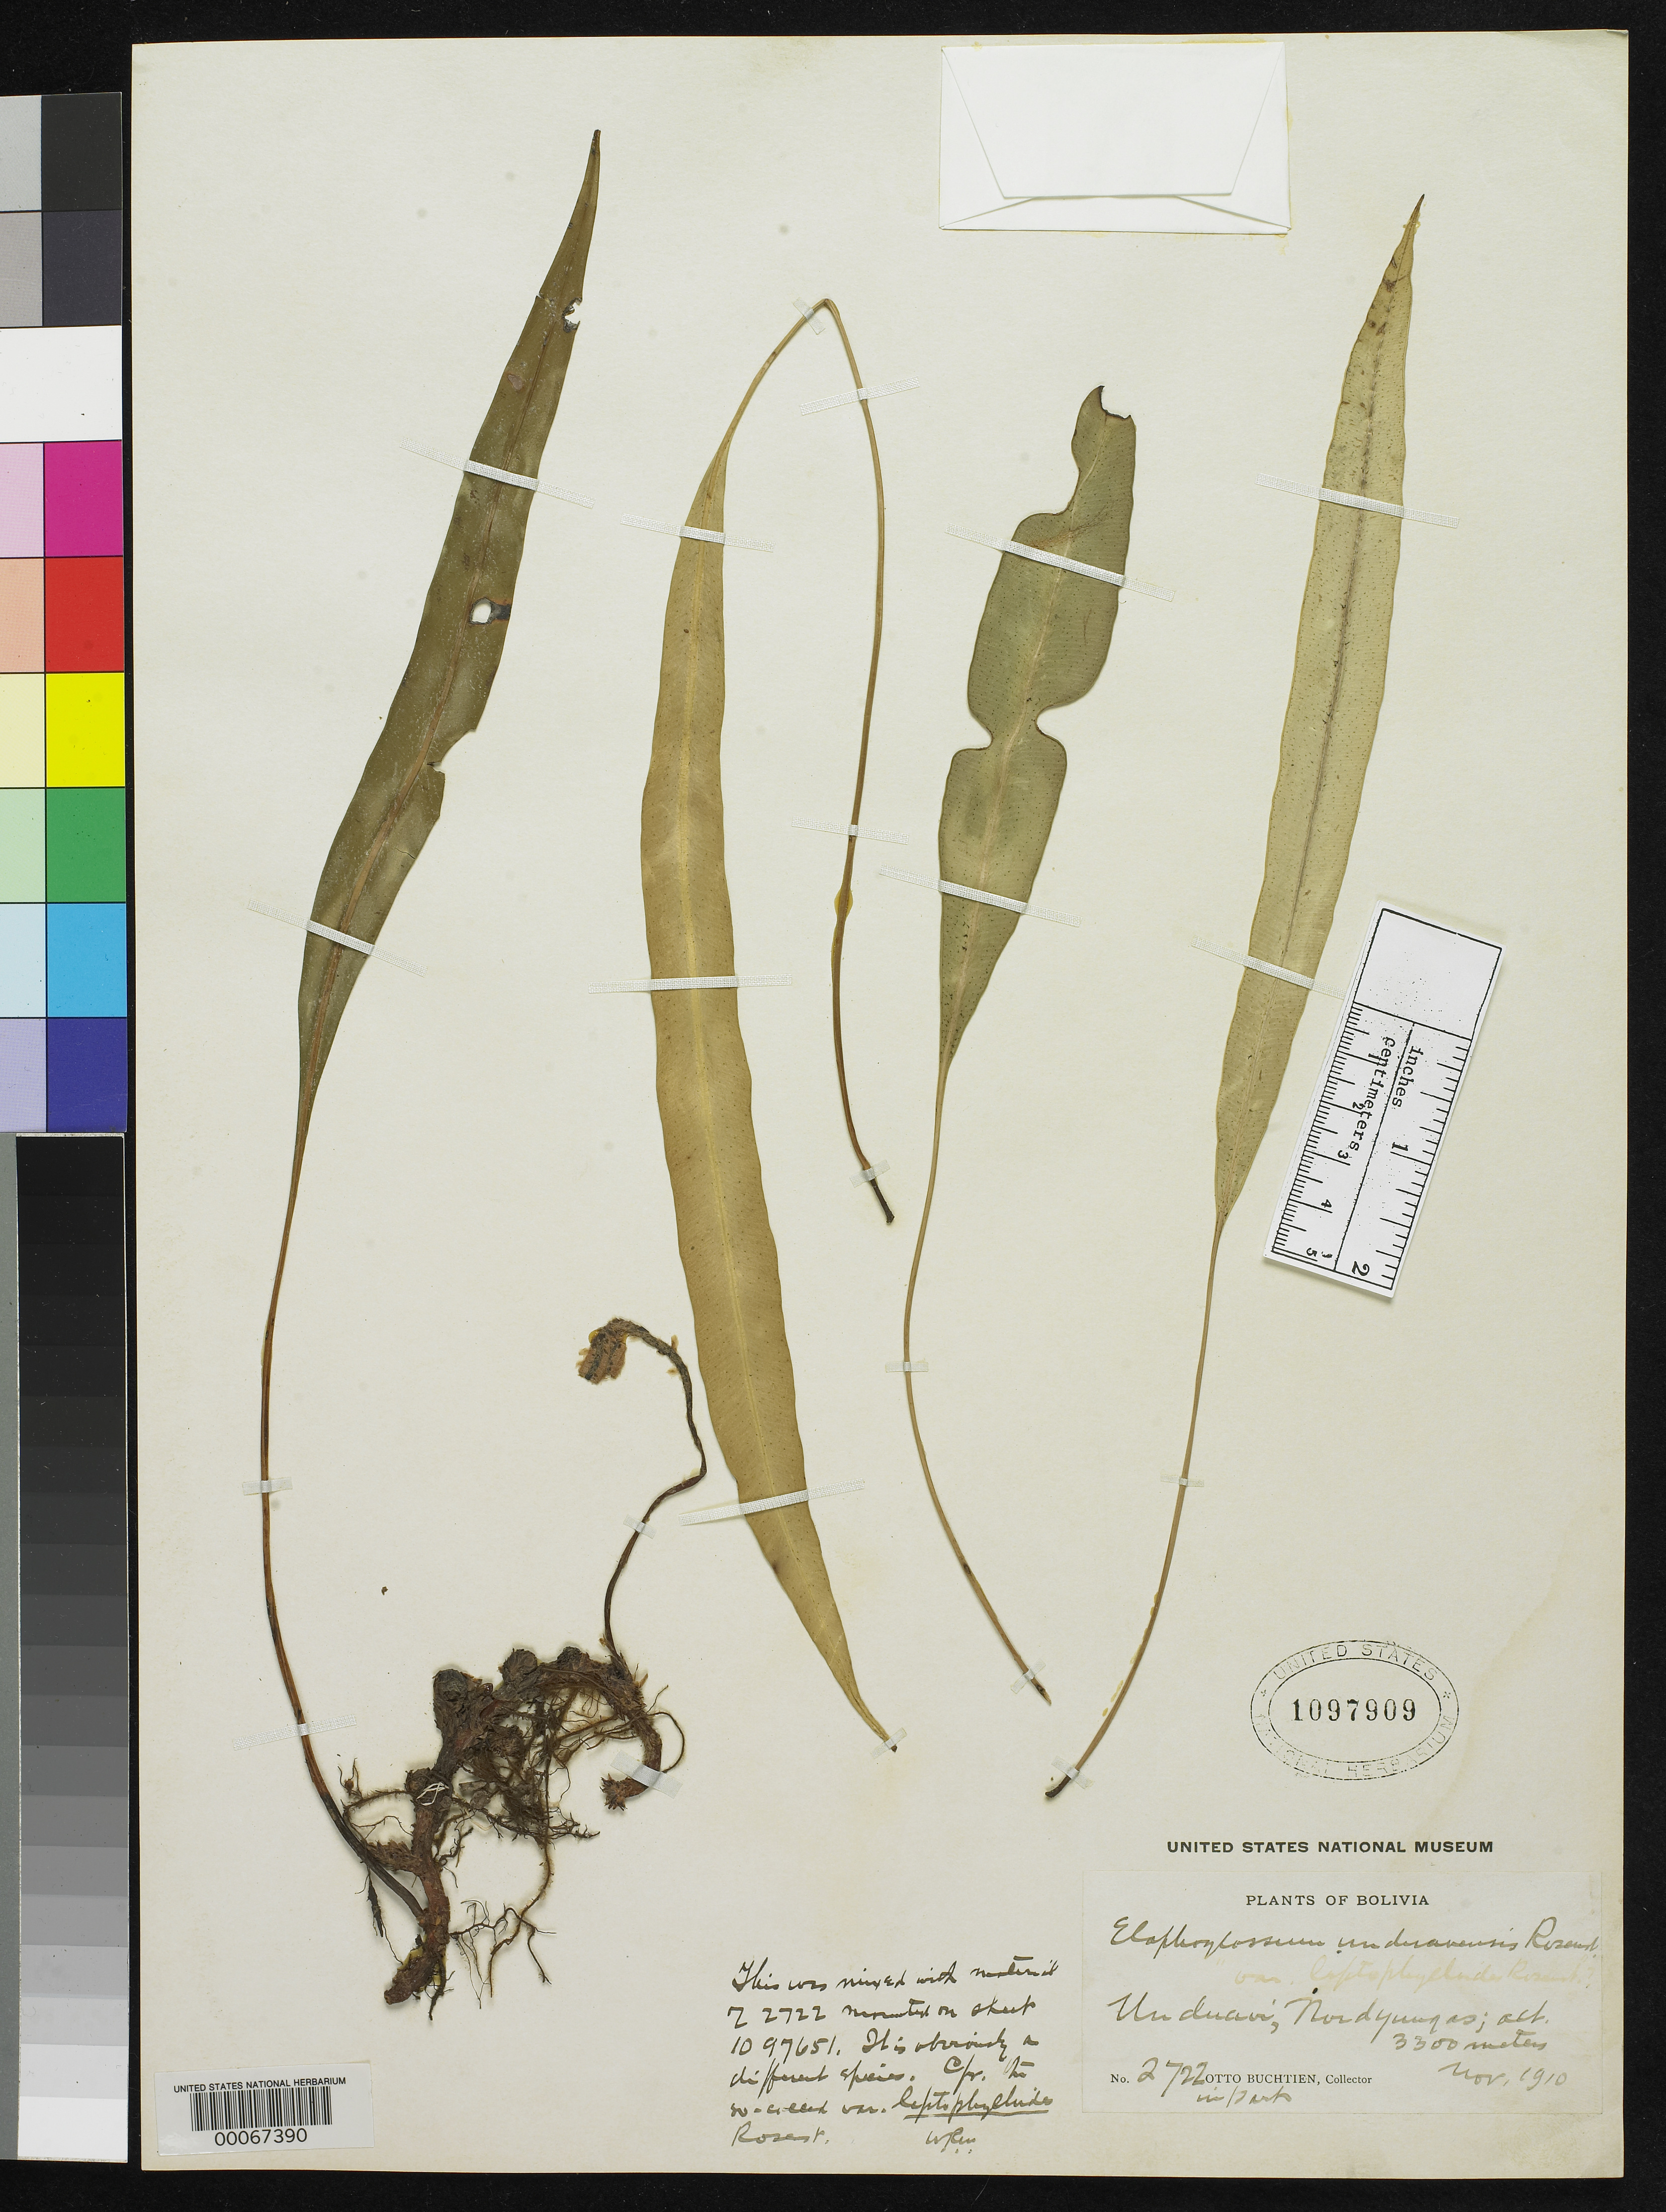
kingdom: Plantae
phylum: Tracheophyta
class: Polypodiopsida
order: Polypodiales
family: Dryopteridaceae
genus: Elaphoglossum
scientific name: Elaphoglossum unduavense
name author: Rosenst.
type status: Isotype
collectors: O. Buchtien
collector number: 2722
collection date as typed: Nov 1910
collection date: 1910-11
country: Bolivia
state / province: La Paz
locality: Yungas, Unduavi.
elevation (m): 3300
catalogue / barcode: US 1097909